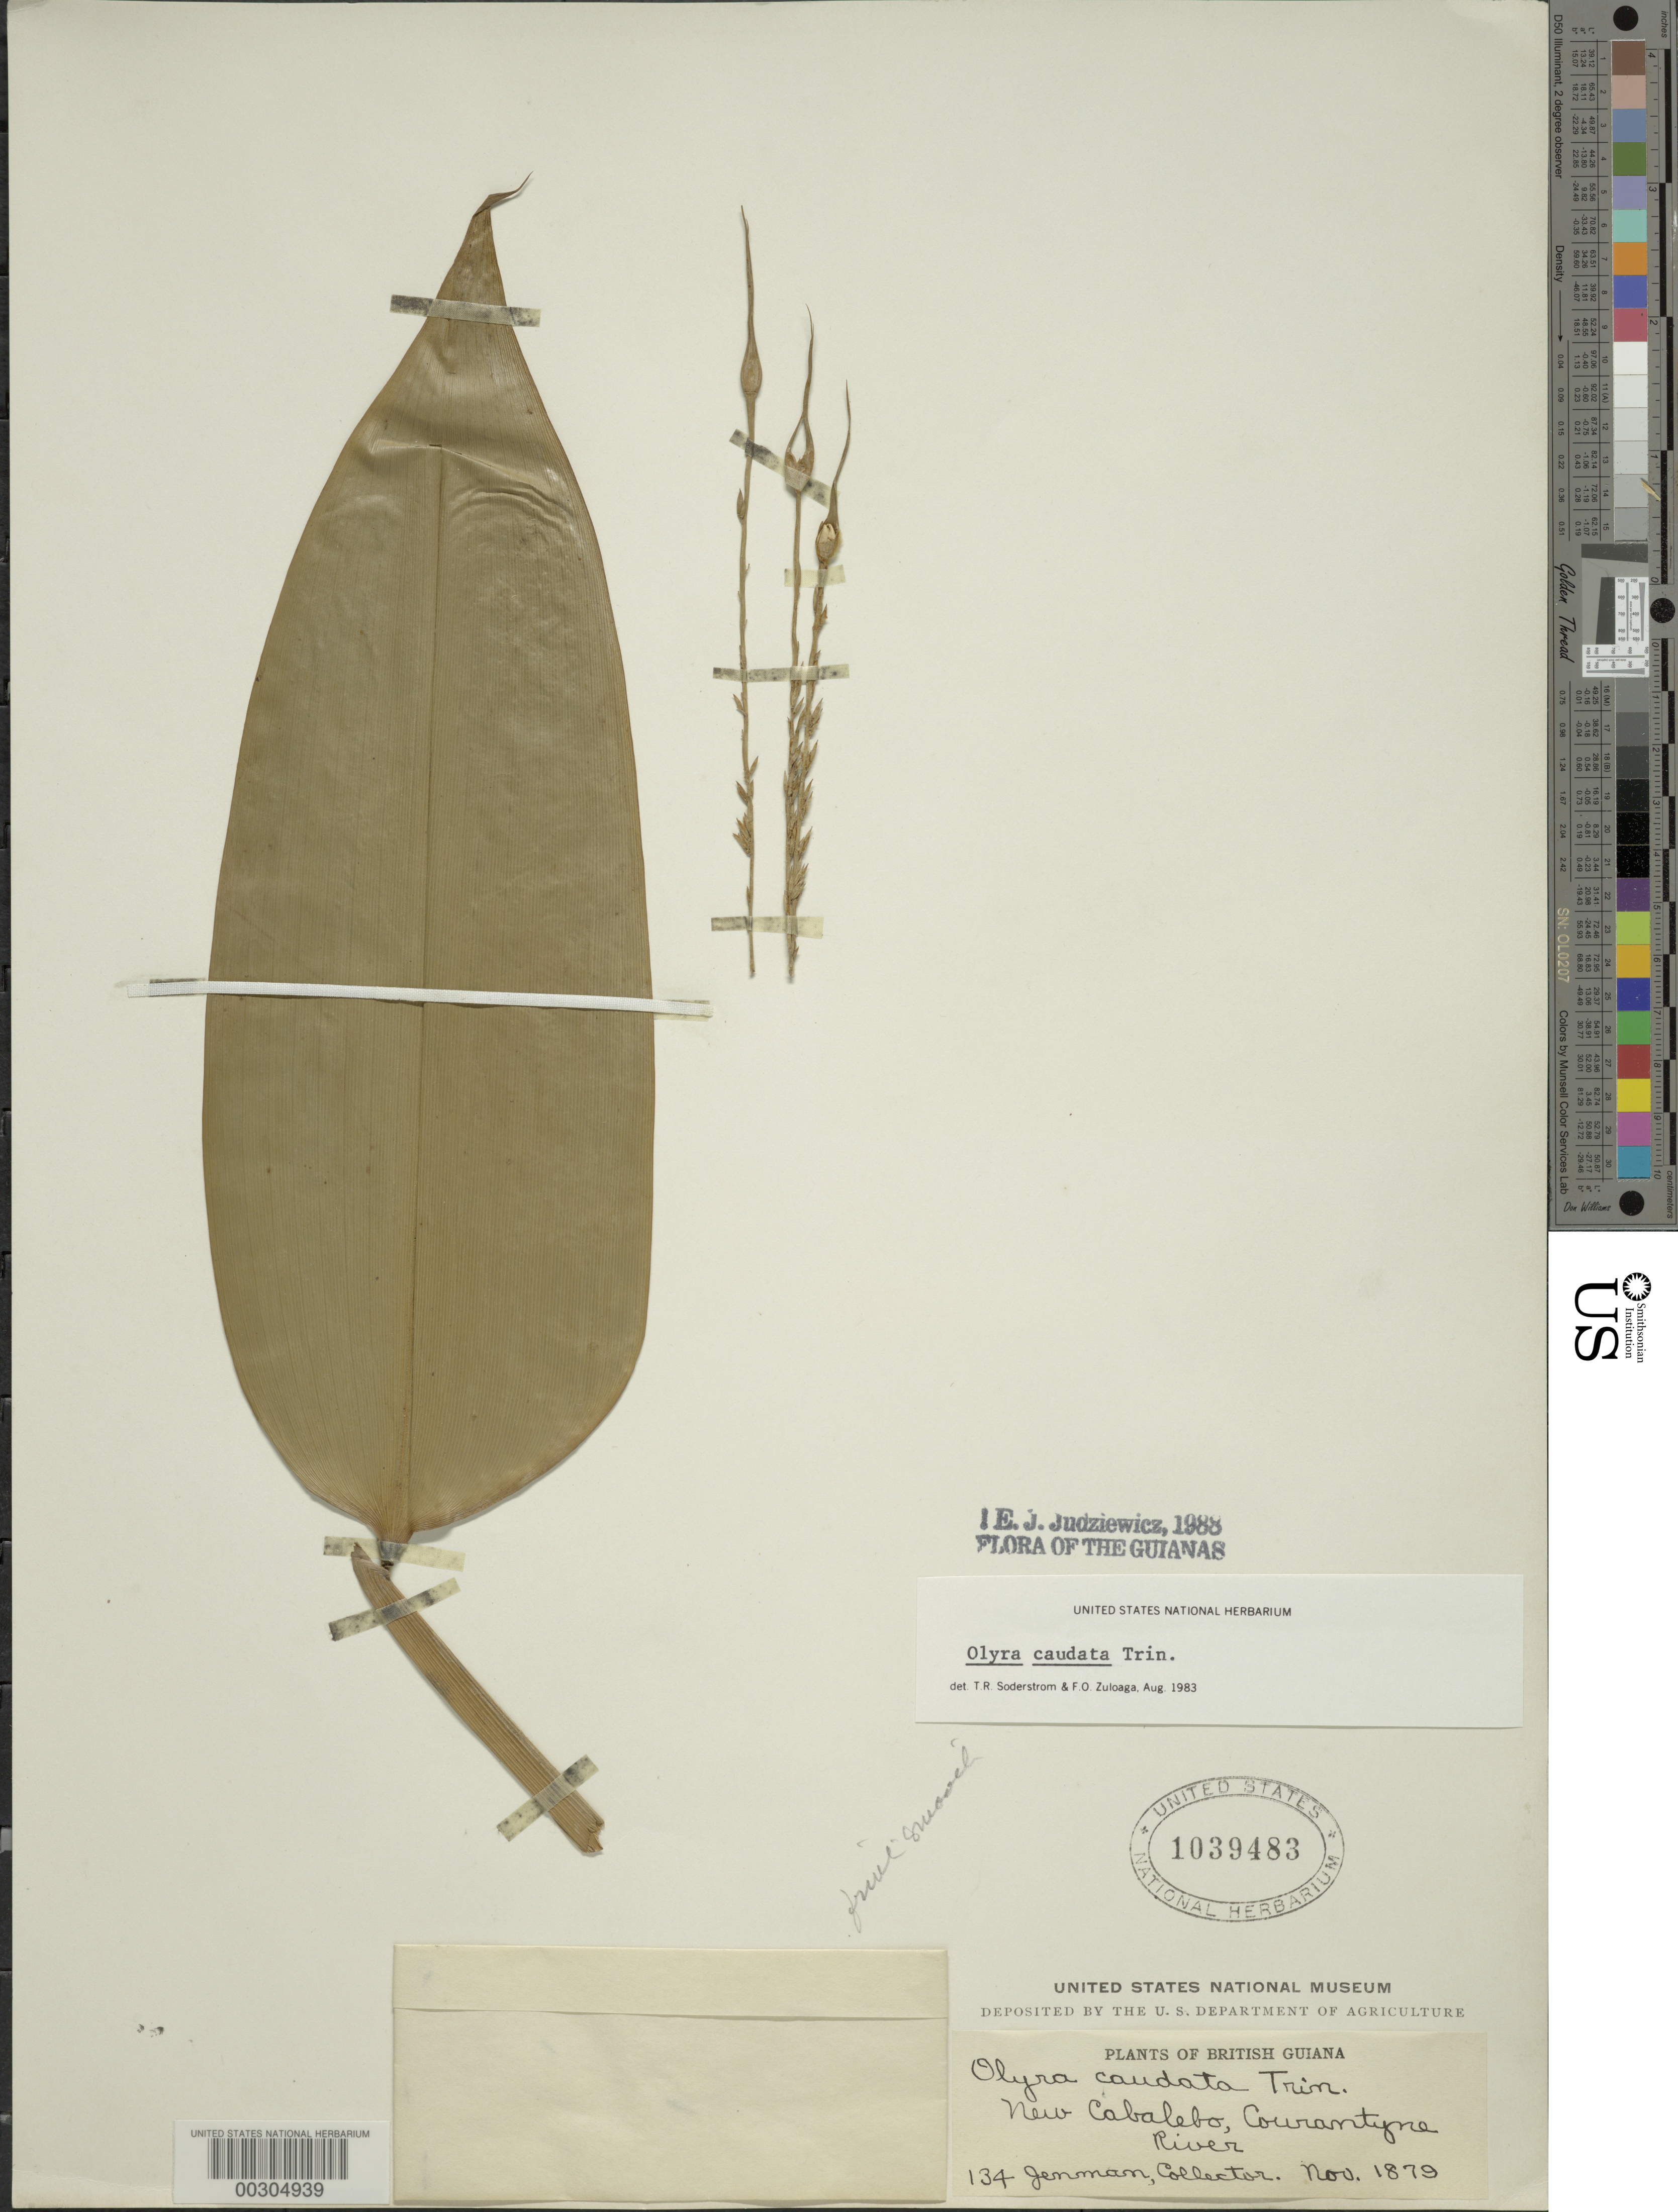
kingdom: Plantae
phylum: Tracheophyta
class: Liliopsida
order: Poales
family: Poaceae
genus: Olyra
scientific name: Olyra caudata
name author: Trin.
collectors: G. S. Jenman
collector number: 134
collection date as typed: Nov 1879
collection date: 1879-11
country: Guyana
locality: New cabalebo, courantyne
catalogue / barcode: US 1039483